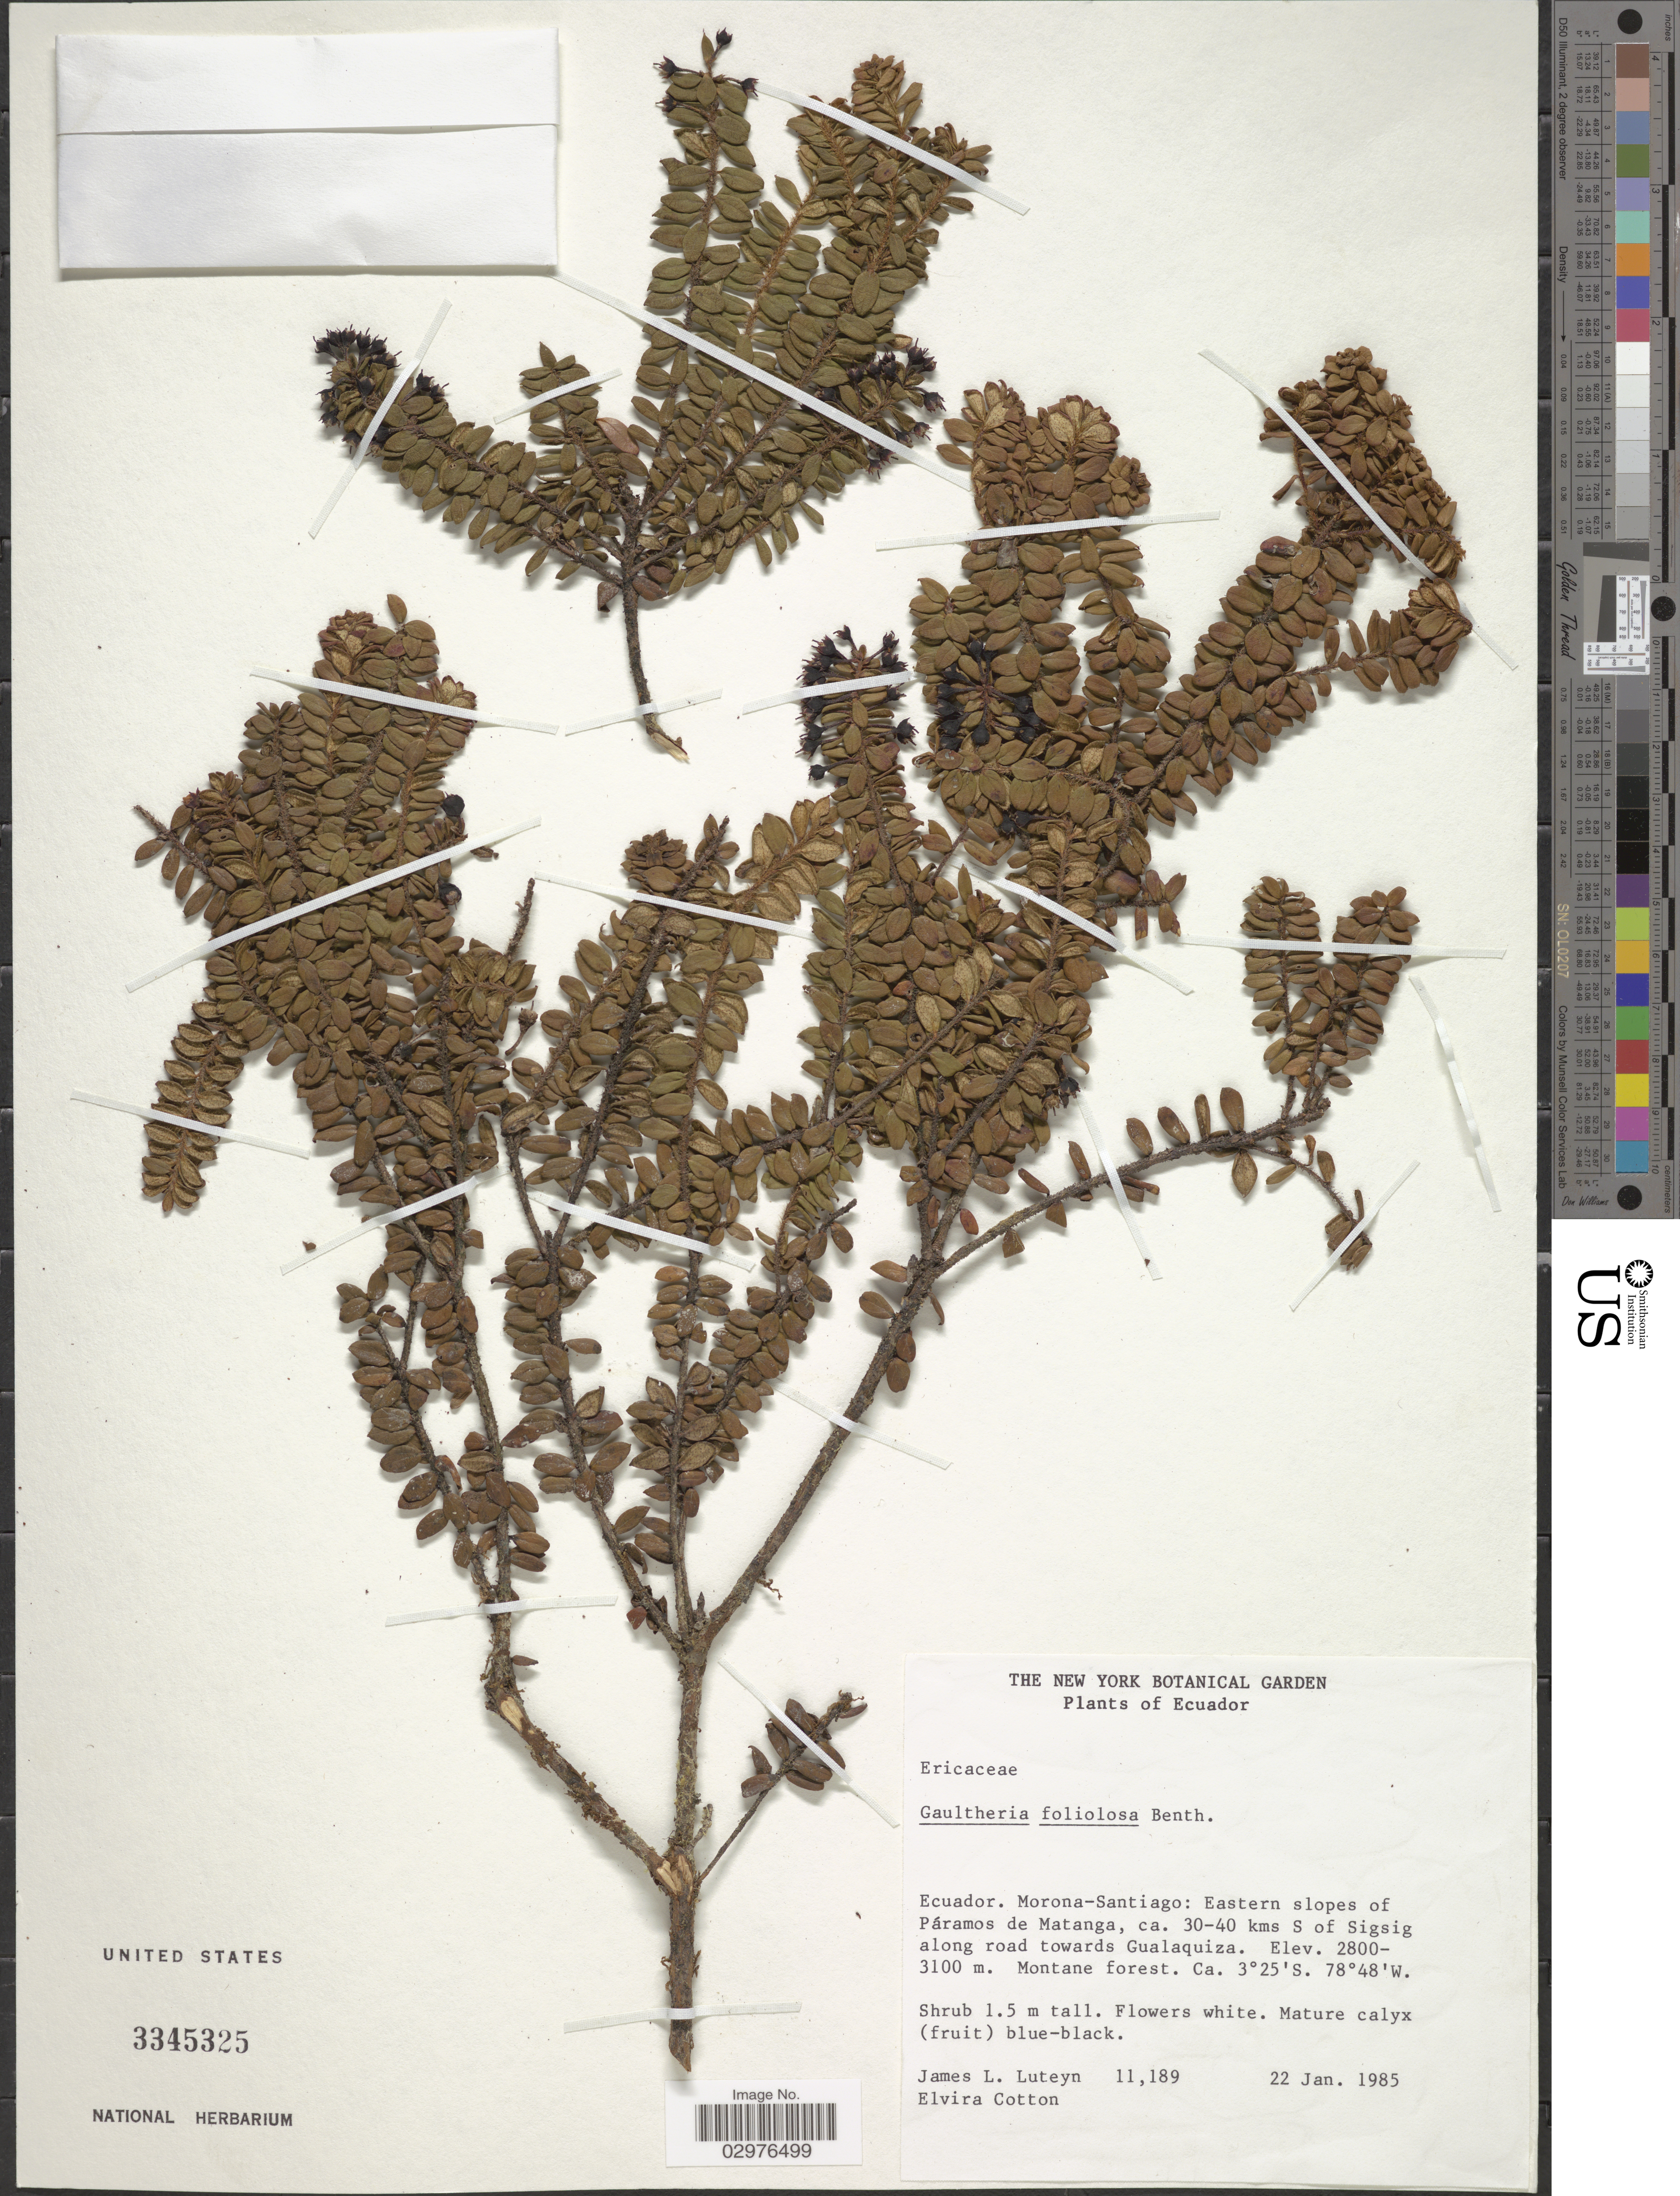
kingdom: Plantae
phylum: Tracheophyta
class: Magnoliopsida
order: Ericales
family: Ericaceae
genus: Gaultheria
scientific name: Gaultheria foliolosa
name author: Benth.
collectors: J. Luteyn & E. Cotton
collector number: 11189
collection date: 1985-01-22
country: Ecuador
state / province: Morona-Santiago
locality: Eastern slopes of Páramos de Matanga, ca. 30-40 kms S of Sigsig along road towards Gualaquiza.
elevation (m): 2800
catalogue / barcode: US 3345325